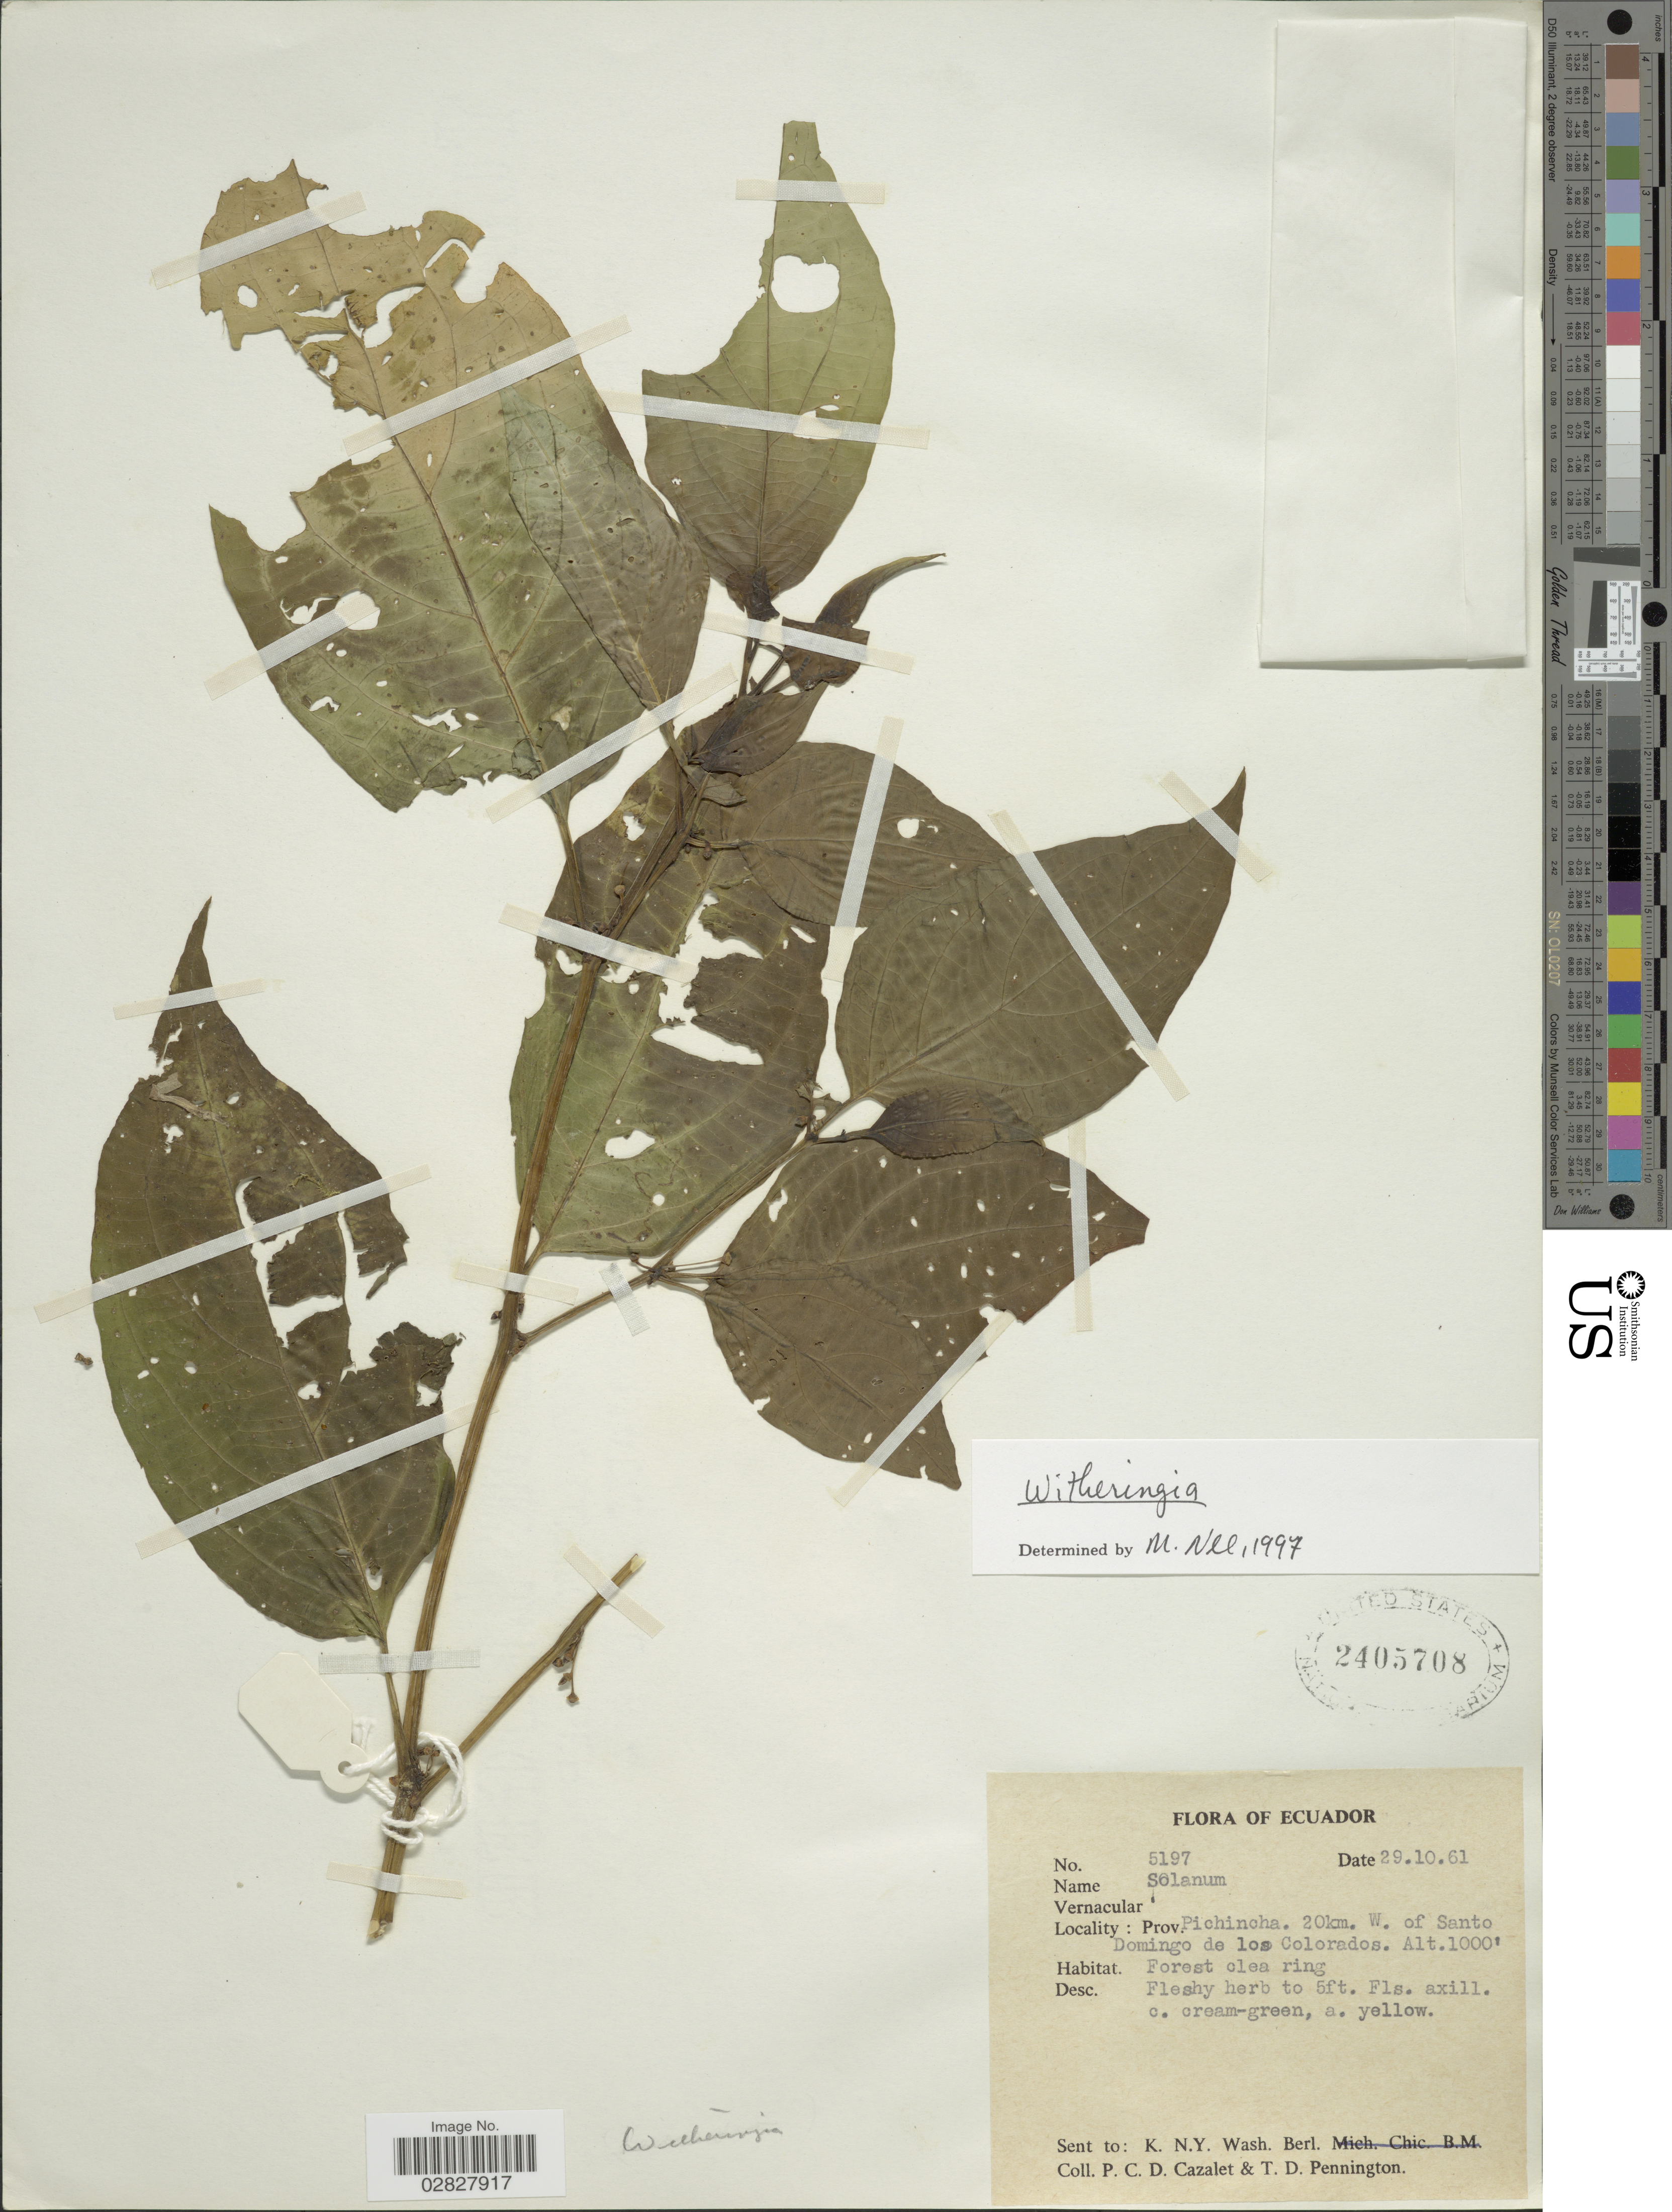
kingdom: Plantae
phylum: Tracheophyta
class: Magnoliopsida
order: Solanales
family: Solanaceae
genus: Witheringia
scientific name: Witheringia sp.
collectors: P. C. D. Cazalet & T. D. Pennington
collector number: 5197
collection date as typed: Transcribed d/m/y: 29/10/61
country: Ecuador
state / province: Pichincha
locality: Prov. Pichincha, 20km. W. of Santo Domingo de los Colorados.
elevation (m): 305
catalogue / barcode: US 2405708